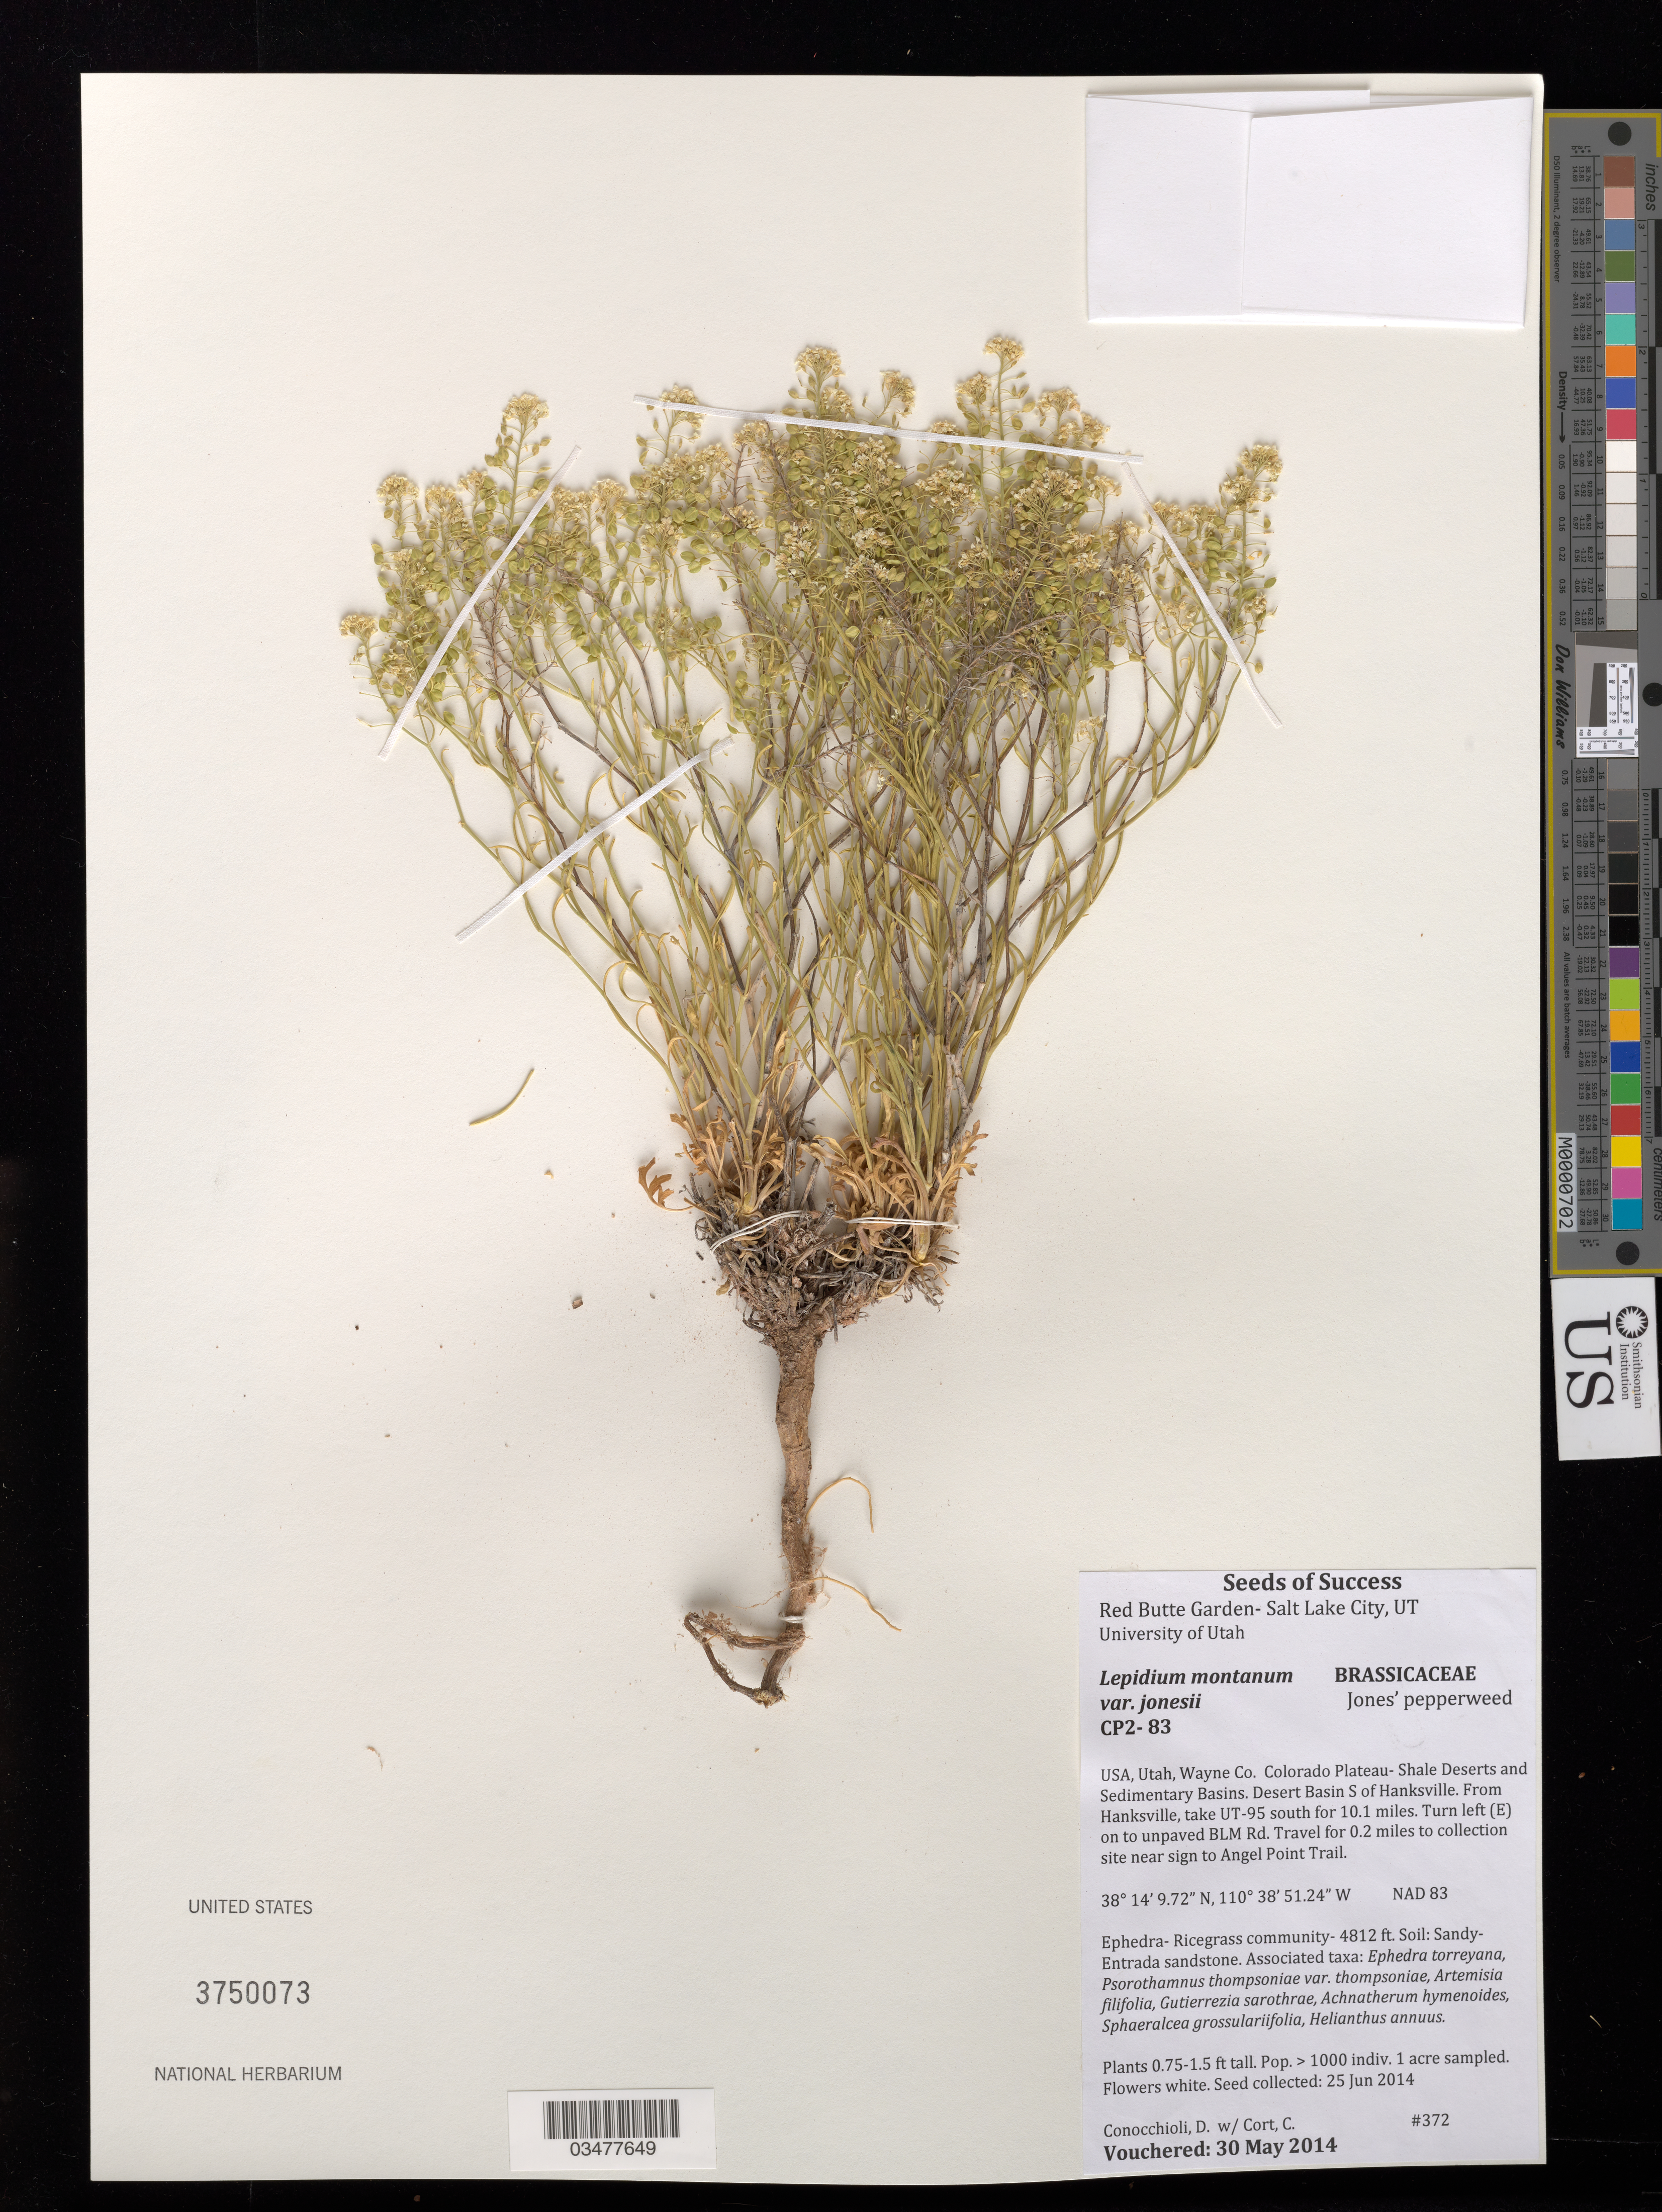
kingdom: Plantae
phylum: Tracheophyta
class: Magnoliopsida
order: Brassicales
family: Brassicaceae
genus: Lepidium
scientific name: Lepidium montanum var. jonesii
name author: (Rydb.) C.L. Hitchc.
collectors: D. Conocchioli & C. Cort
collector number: CP2-83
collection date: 2014-06-25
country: United States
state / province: Utah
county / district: Wayne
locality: Desert Basin S of Hanksville, near sign to Angel Point Trail.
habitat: Ephedra-Ricegrass community. Soil: Sandy-Entrada sandstone. With Ephedra torreyana, Artemisia filifolia, Helianthus annuus, etc.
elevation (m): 1467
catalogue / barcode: US 3750073